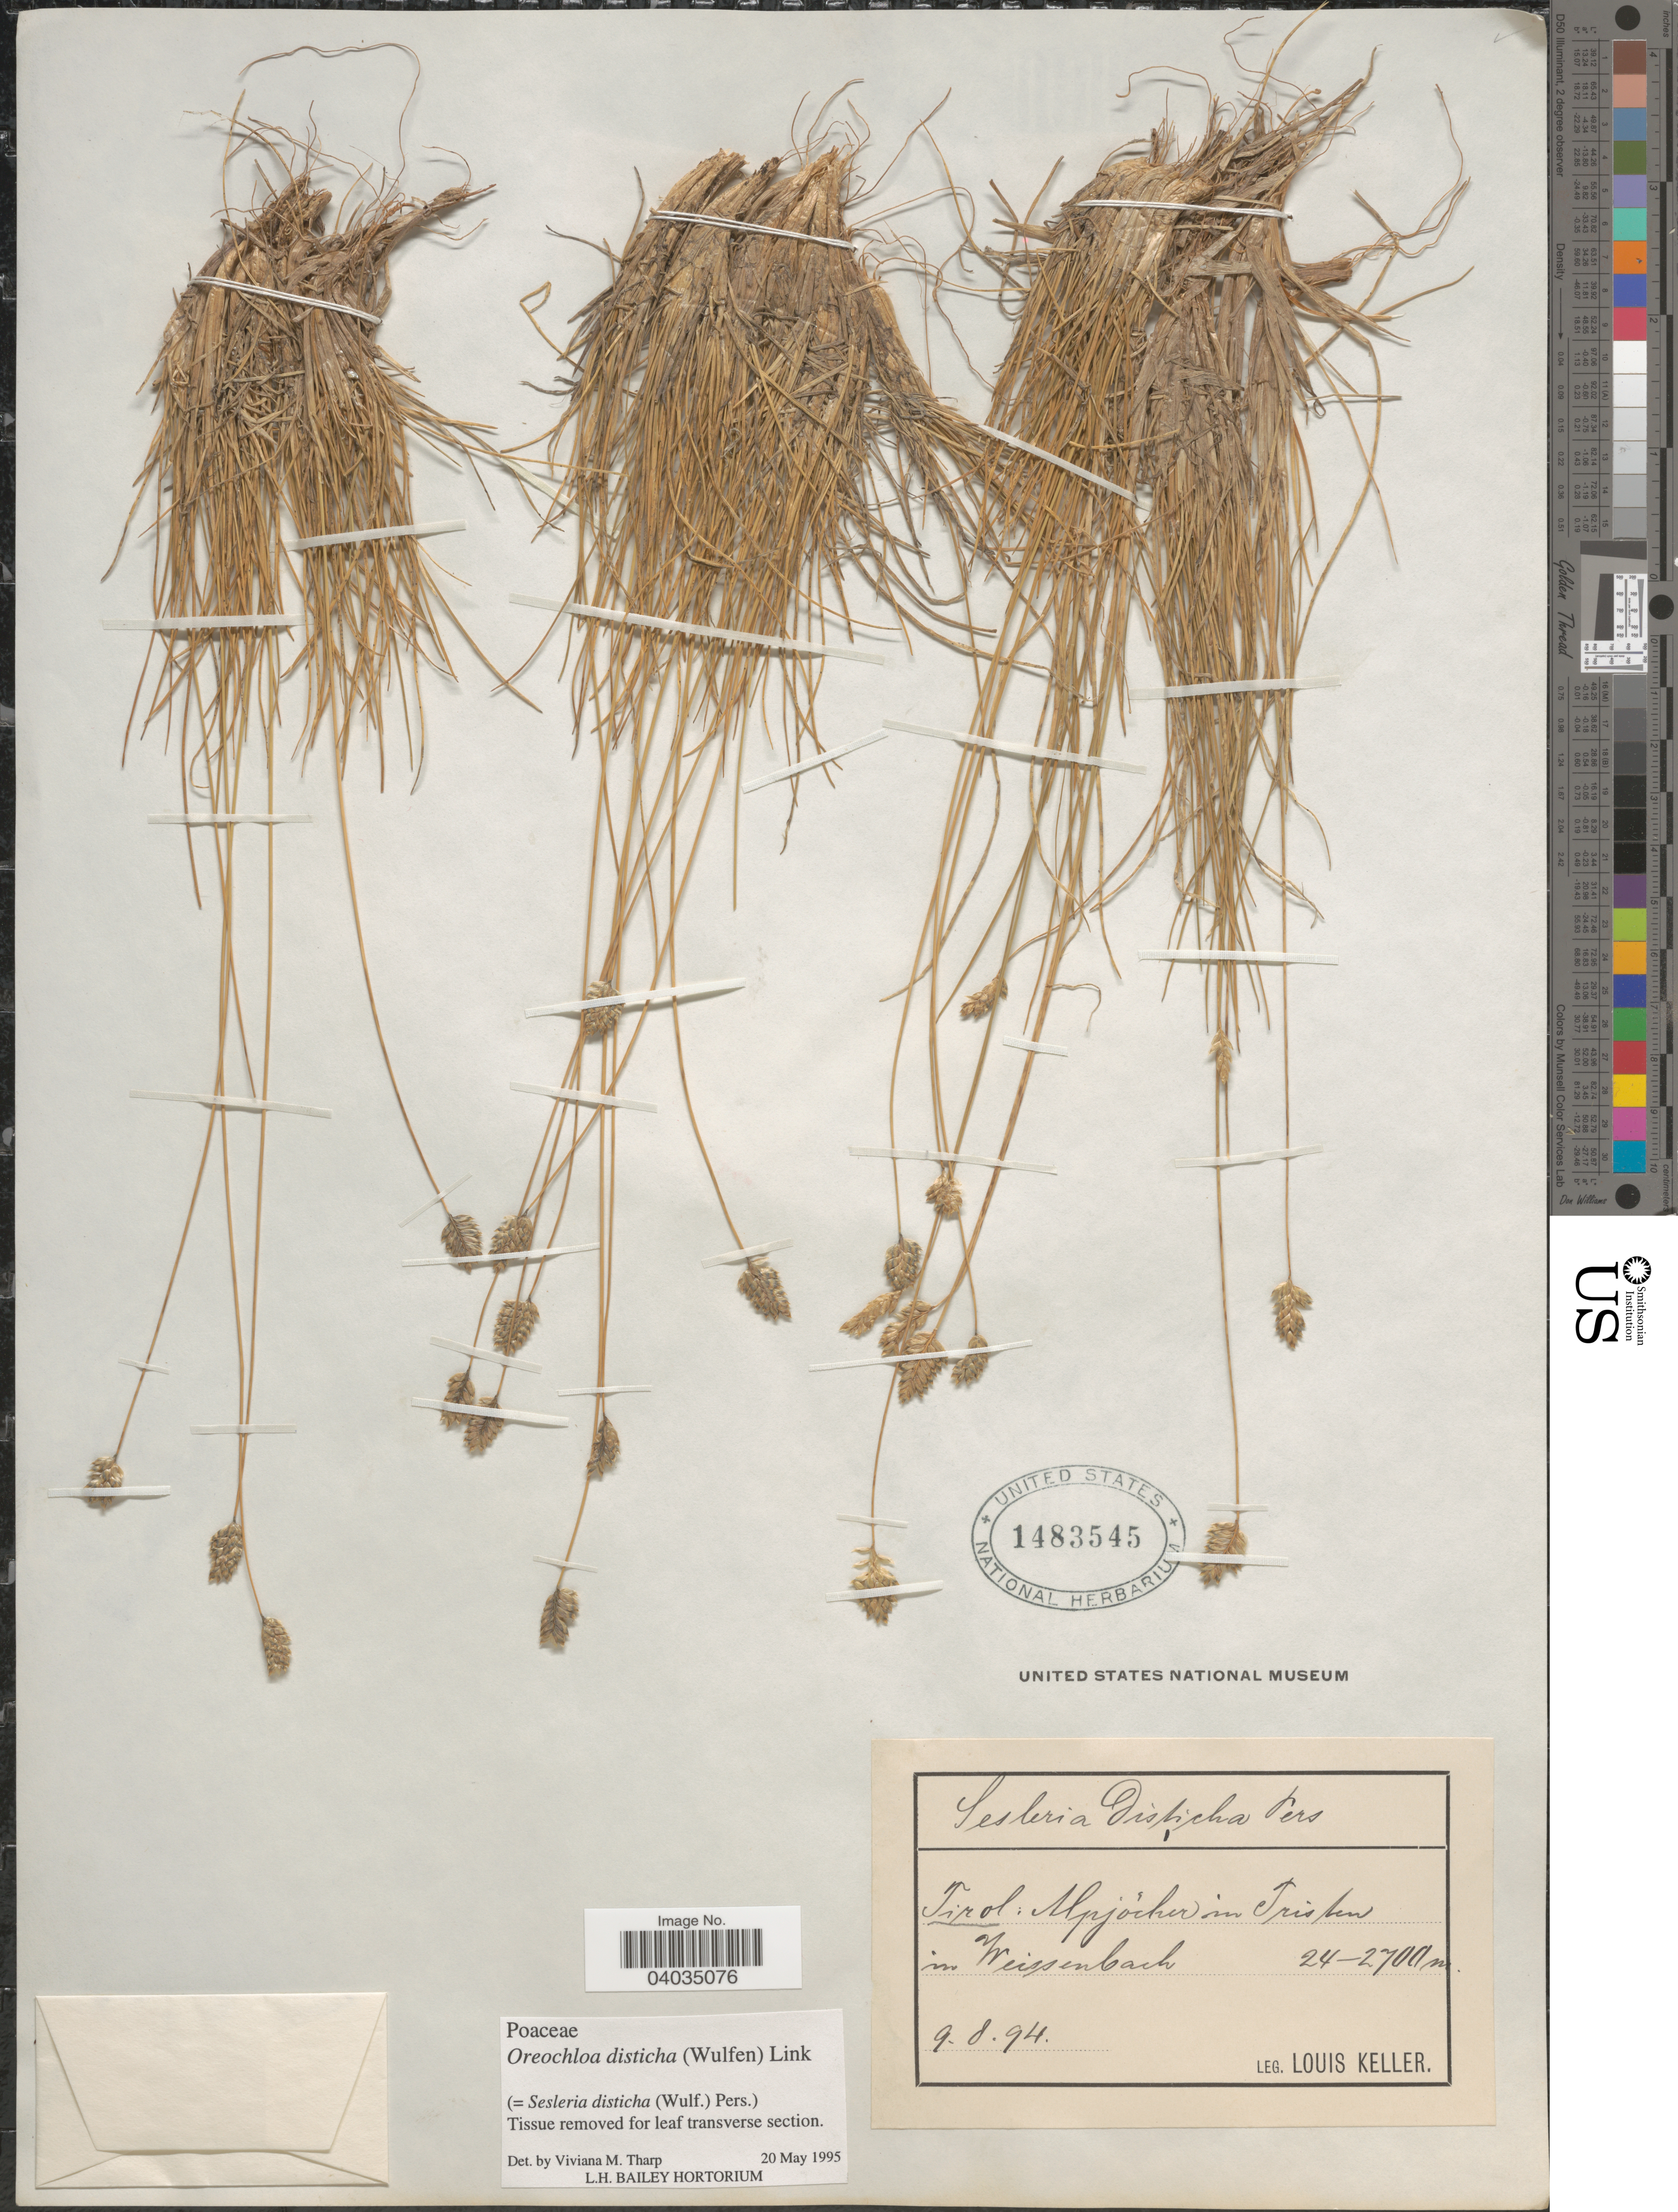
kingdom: Plantae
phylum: Tracheophyta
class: Liliopsida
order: Poales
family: Poaceae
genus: Oreochloa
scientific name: Oreochloa disticha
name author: (Wulfen) Link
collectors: L. Keller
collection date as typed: Transcribed d/m/y: 9/8/94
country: Austria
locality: Tirol: Alpjócher in Tristen in Weissenbach.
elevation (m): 2400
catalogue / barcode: US 1483545